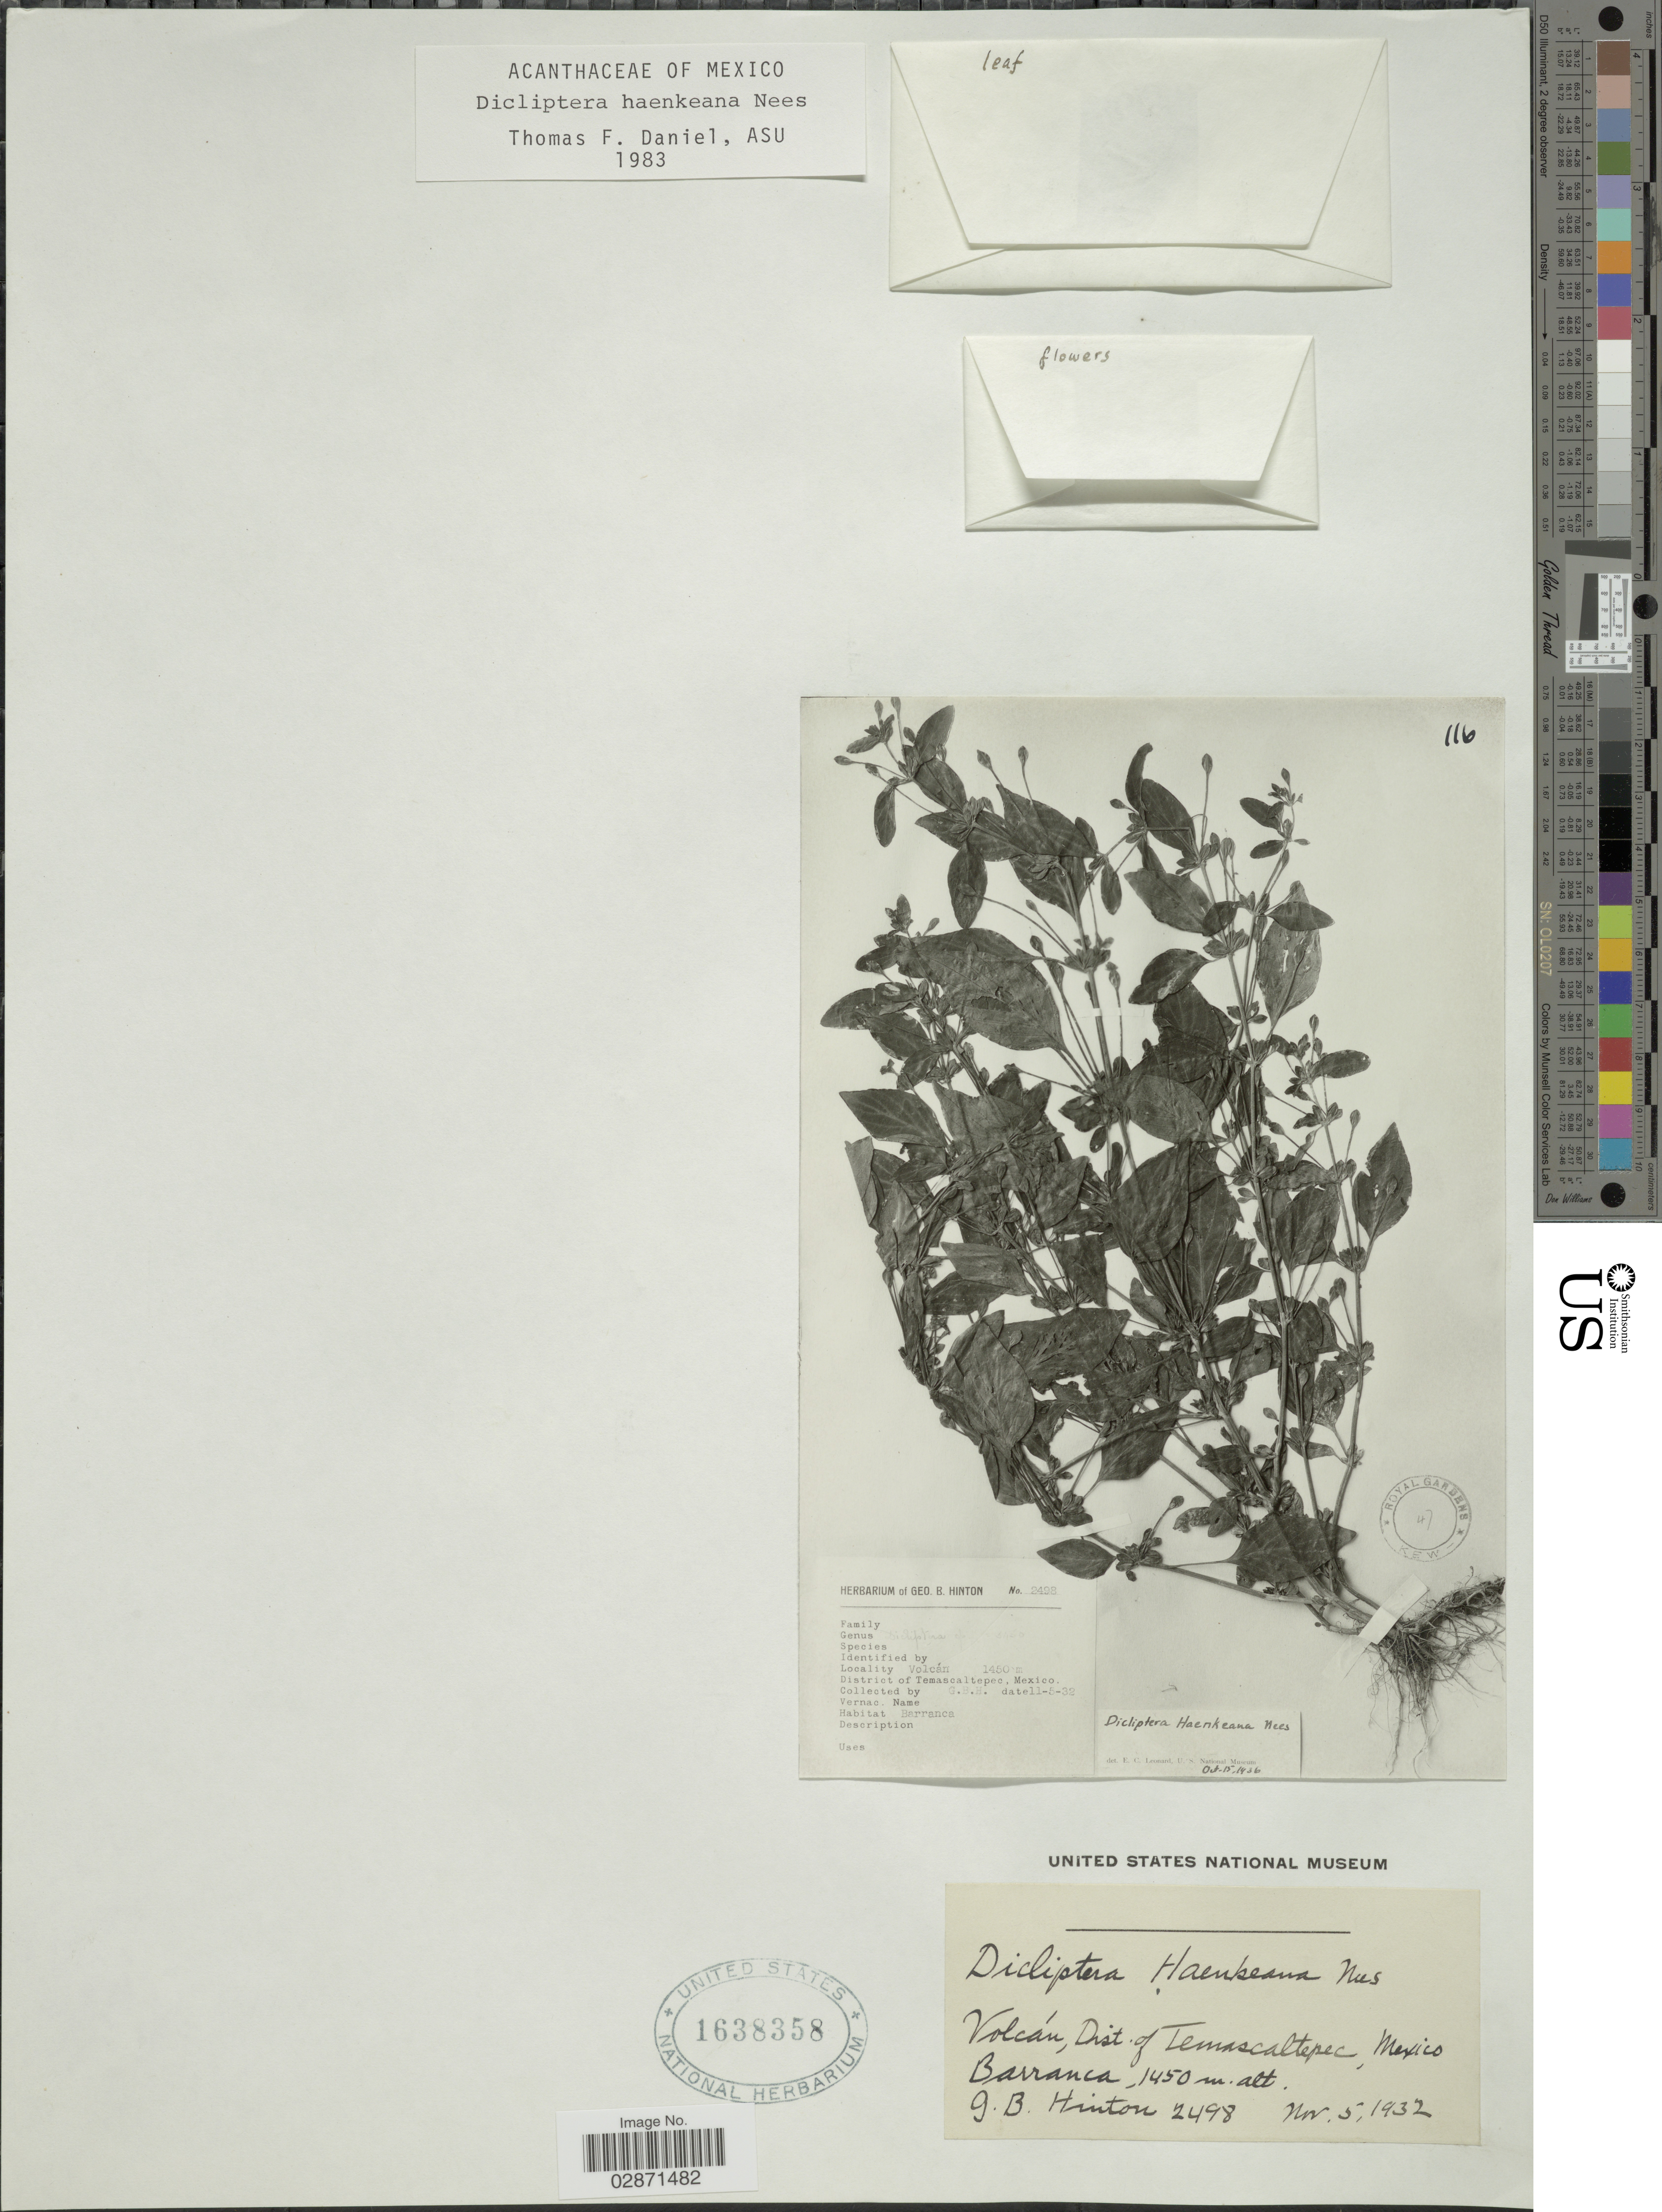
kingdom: Plantae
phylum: Tracheophyta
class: Magnoliopsida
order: Lamiales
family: Acanthaceae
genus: Dicliptera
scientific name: Dicliptera haenkeana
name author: Nees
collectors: G. B. Hinton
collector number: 2498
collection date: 1932-11-05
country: Mexico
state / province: México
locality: Volcán, District Temascaltepec. Barranca.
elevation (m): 1450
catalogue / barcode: US 1638358